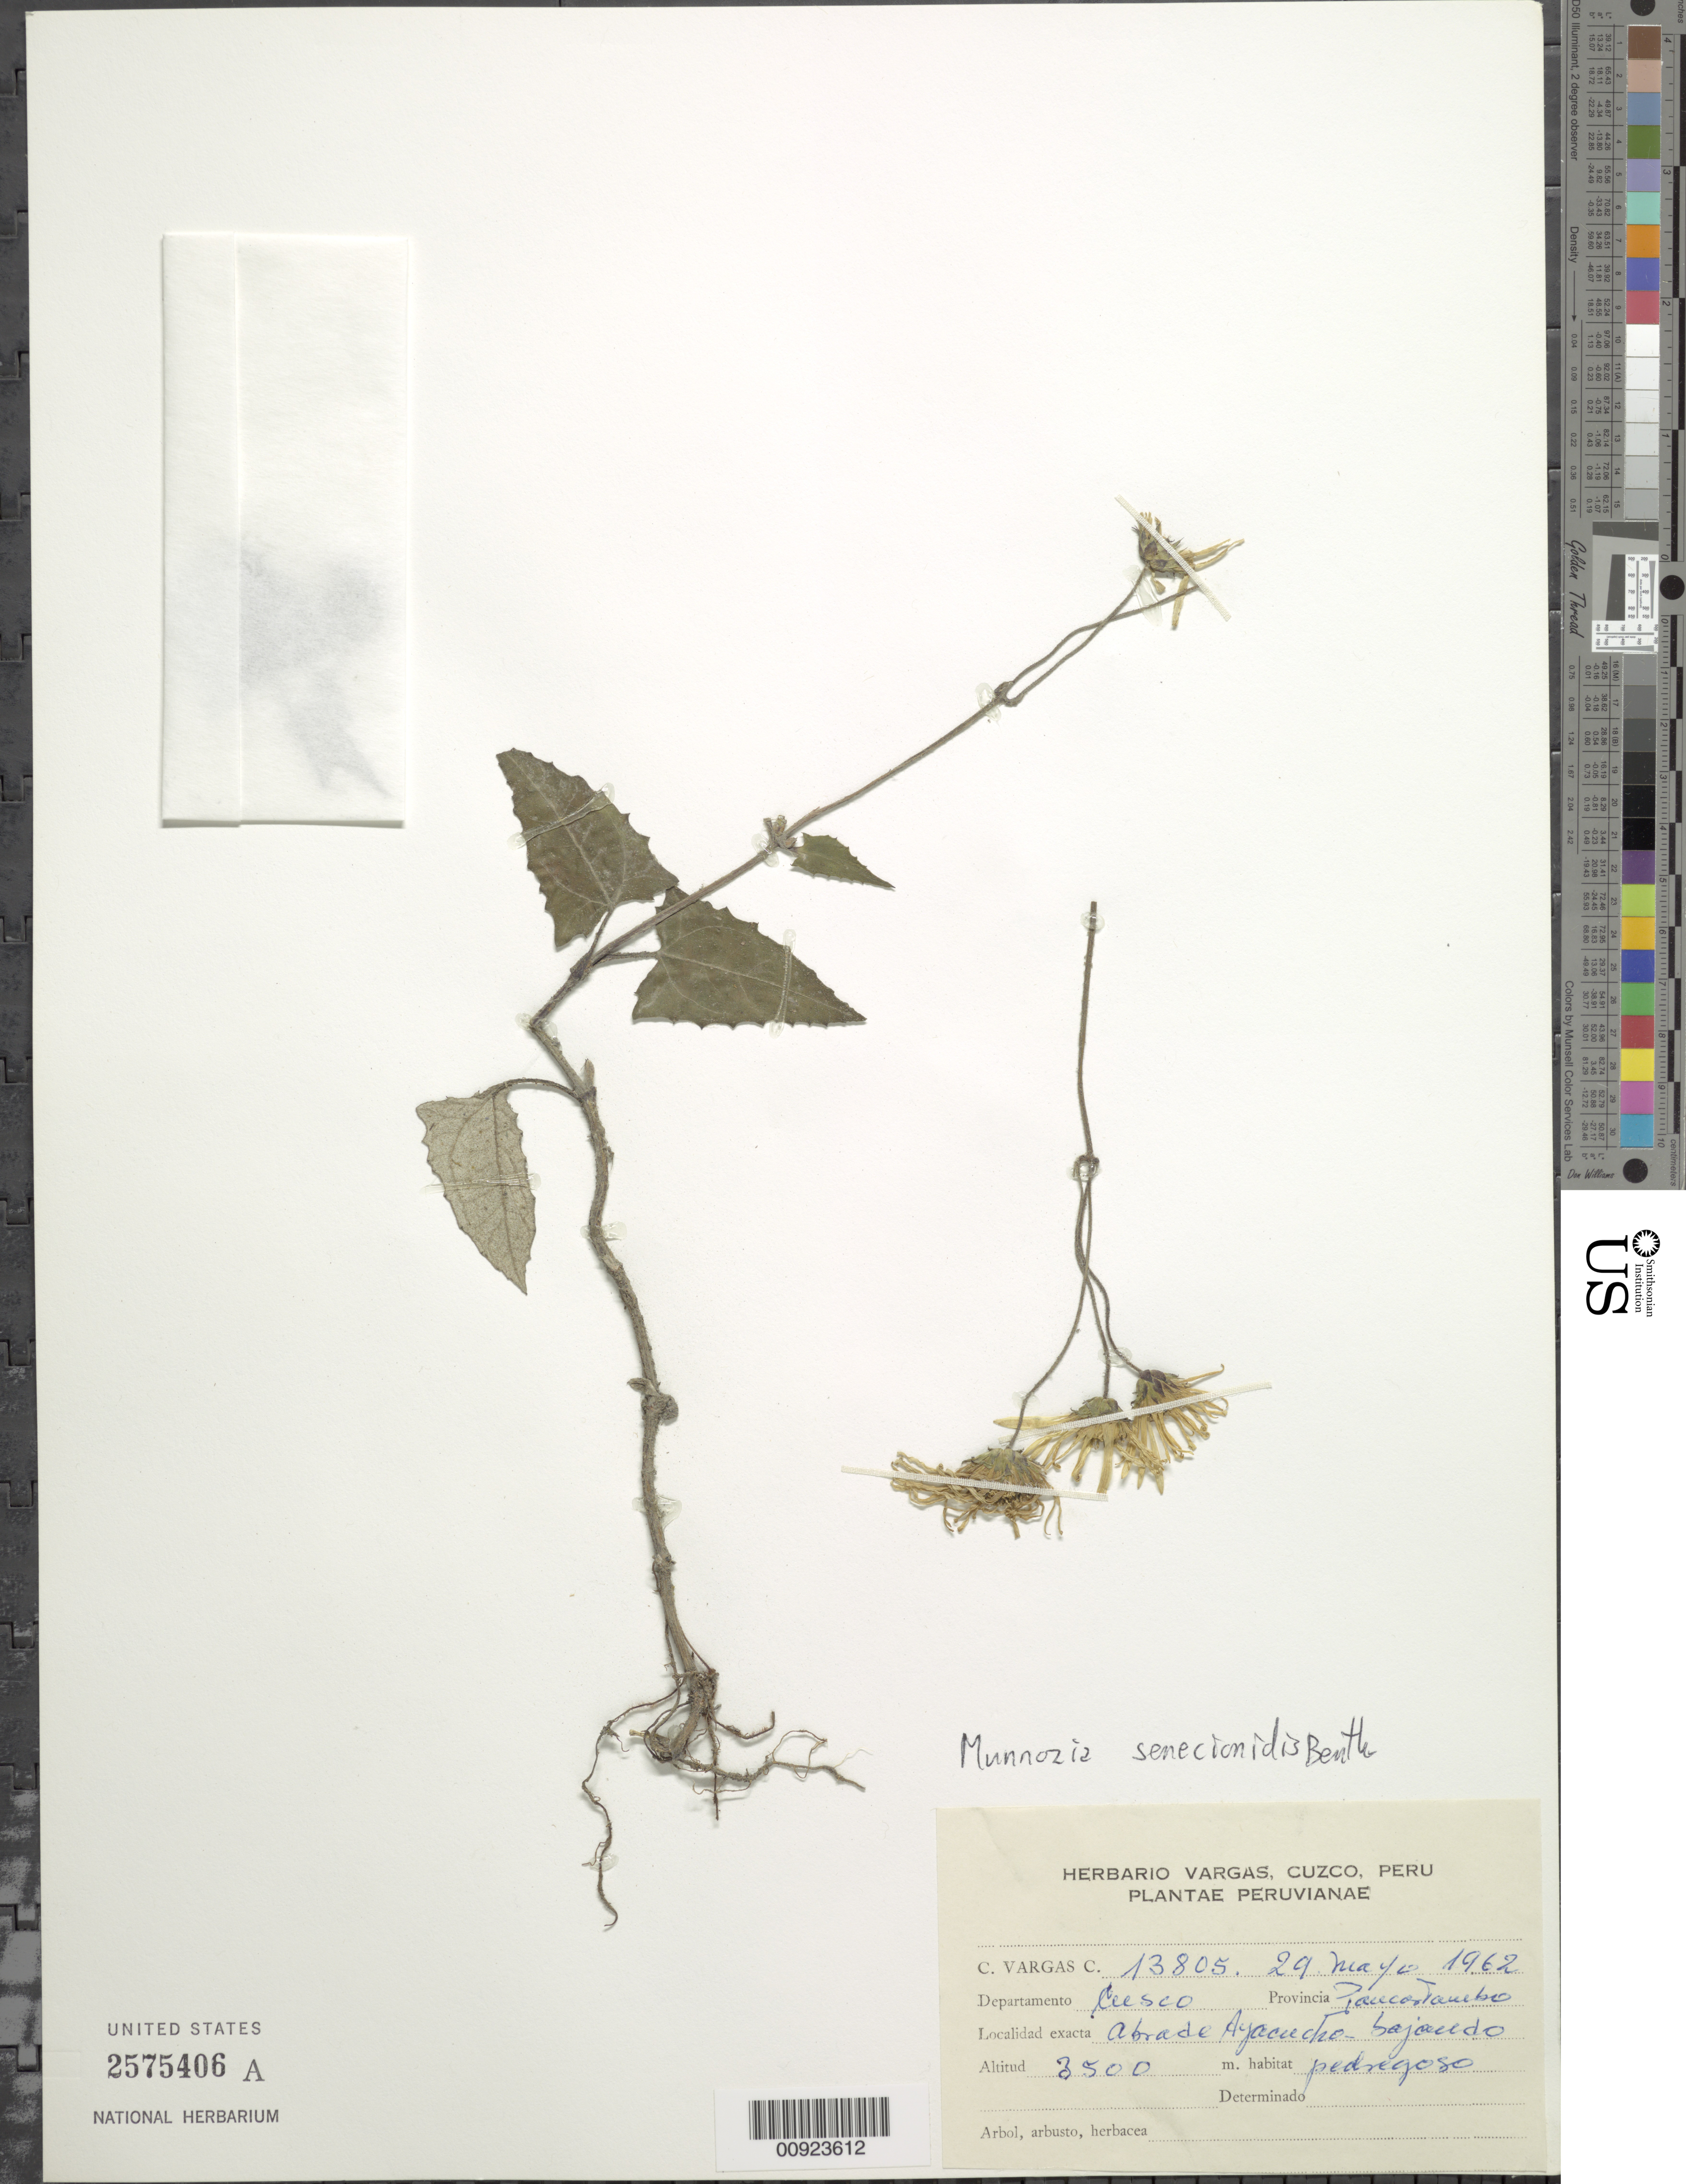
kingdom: Plantae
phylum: Tracheophyta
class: Magnoliopsida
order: Asterales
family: Asteraceae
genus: Munnozia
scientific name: Munnozia senecionidis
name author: Benth.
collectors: C. Vargas C.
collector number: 13805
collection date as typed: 29 May 1962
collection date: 1962-05-29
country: Peru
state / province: Cusco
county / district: Paucartambo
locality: Abrade Ayacucho bajaudo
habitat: Pedregoso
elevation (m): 3500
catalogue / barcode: US 2575406A